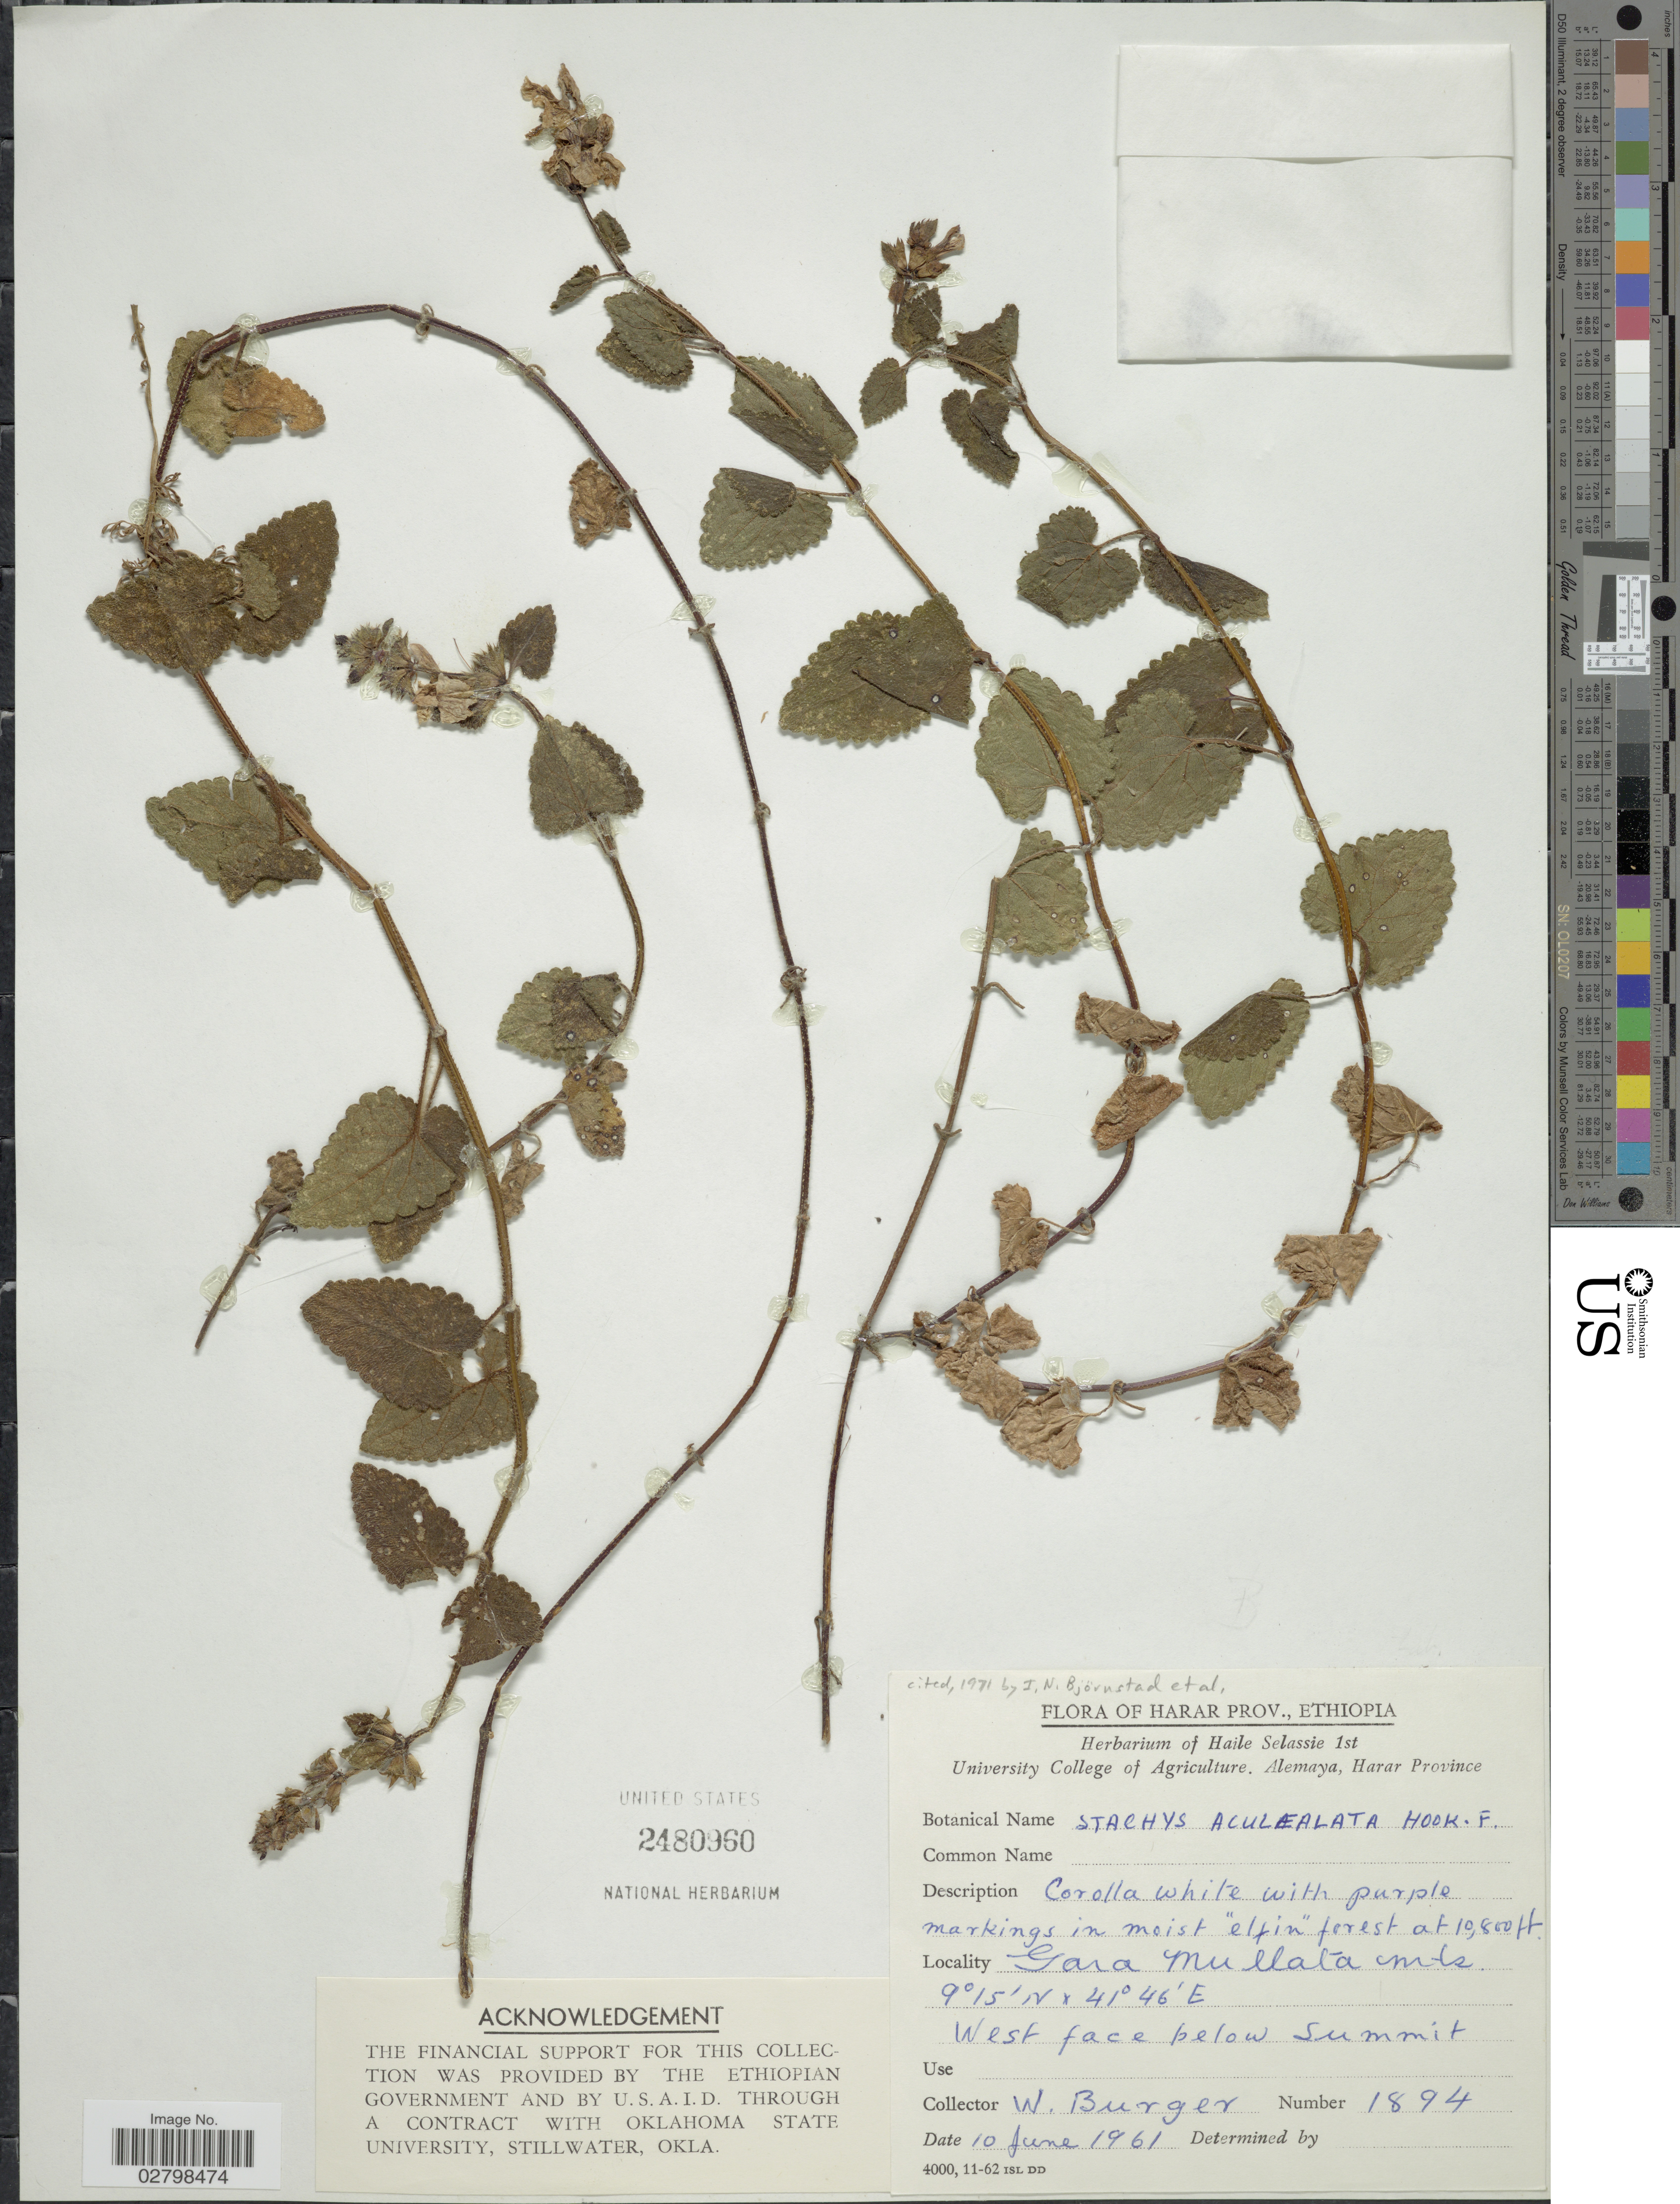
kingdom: Plantae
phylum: Tracheophyta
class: Magnoliopsida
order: Lamiales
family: Lamiaceae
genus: Stachys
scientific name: Stachys aculeolata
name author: Hook. f.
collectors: W. Burger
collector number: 1894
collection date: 1961-06-10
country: Ethiopia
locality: Harar Prov. Gara Mullata Mts. West face below summit.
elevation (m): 3292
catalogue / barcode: US 2480960